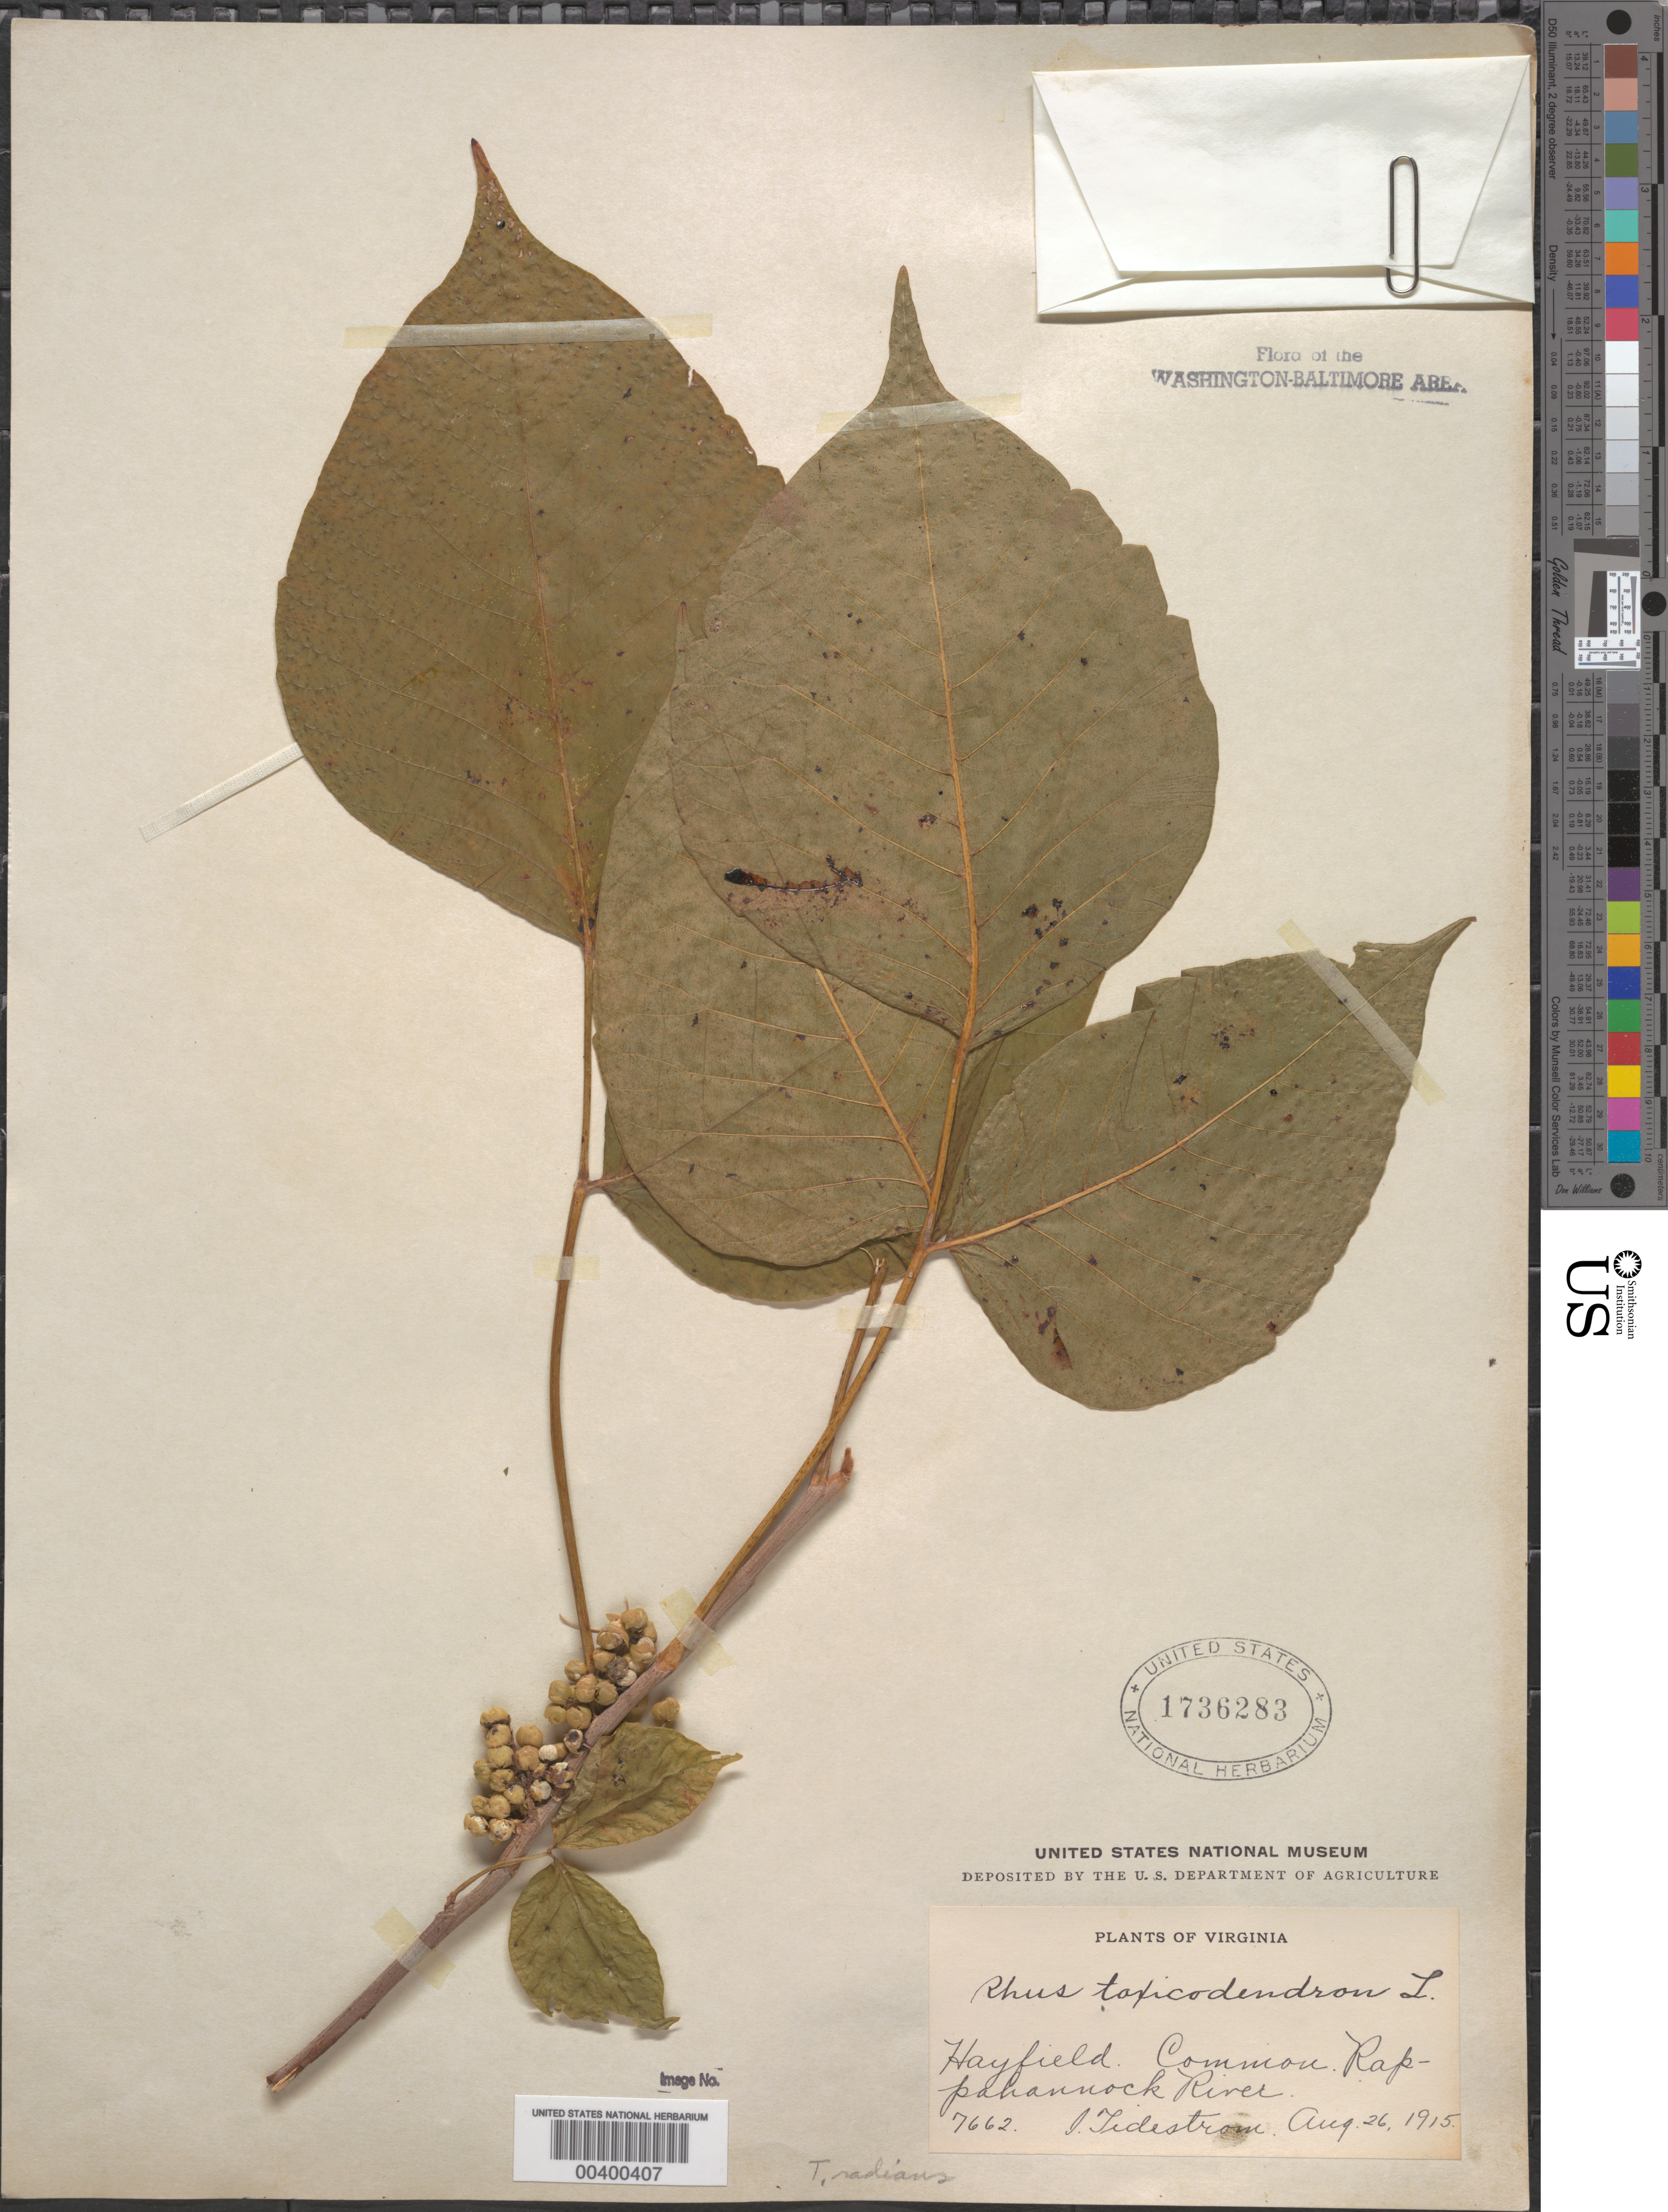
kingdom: Plantae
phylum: Tracheophyta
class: Magnoliopsida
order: Sapindales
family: Anacardiaceae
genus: Toxicodendron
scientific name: Toxicodendron radicans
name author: (L.) Kuntze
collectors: I. F. Tidestrom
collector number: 7662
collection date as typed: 26 Aug 1915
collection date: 1915-08-26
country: United States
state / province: Virginia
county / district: King George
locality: Hayfield, Rappahannock River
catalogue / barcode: US 1736283